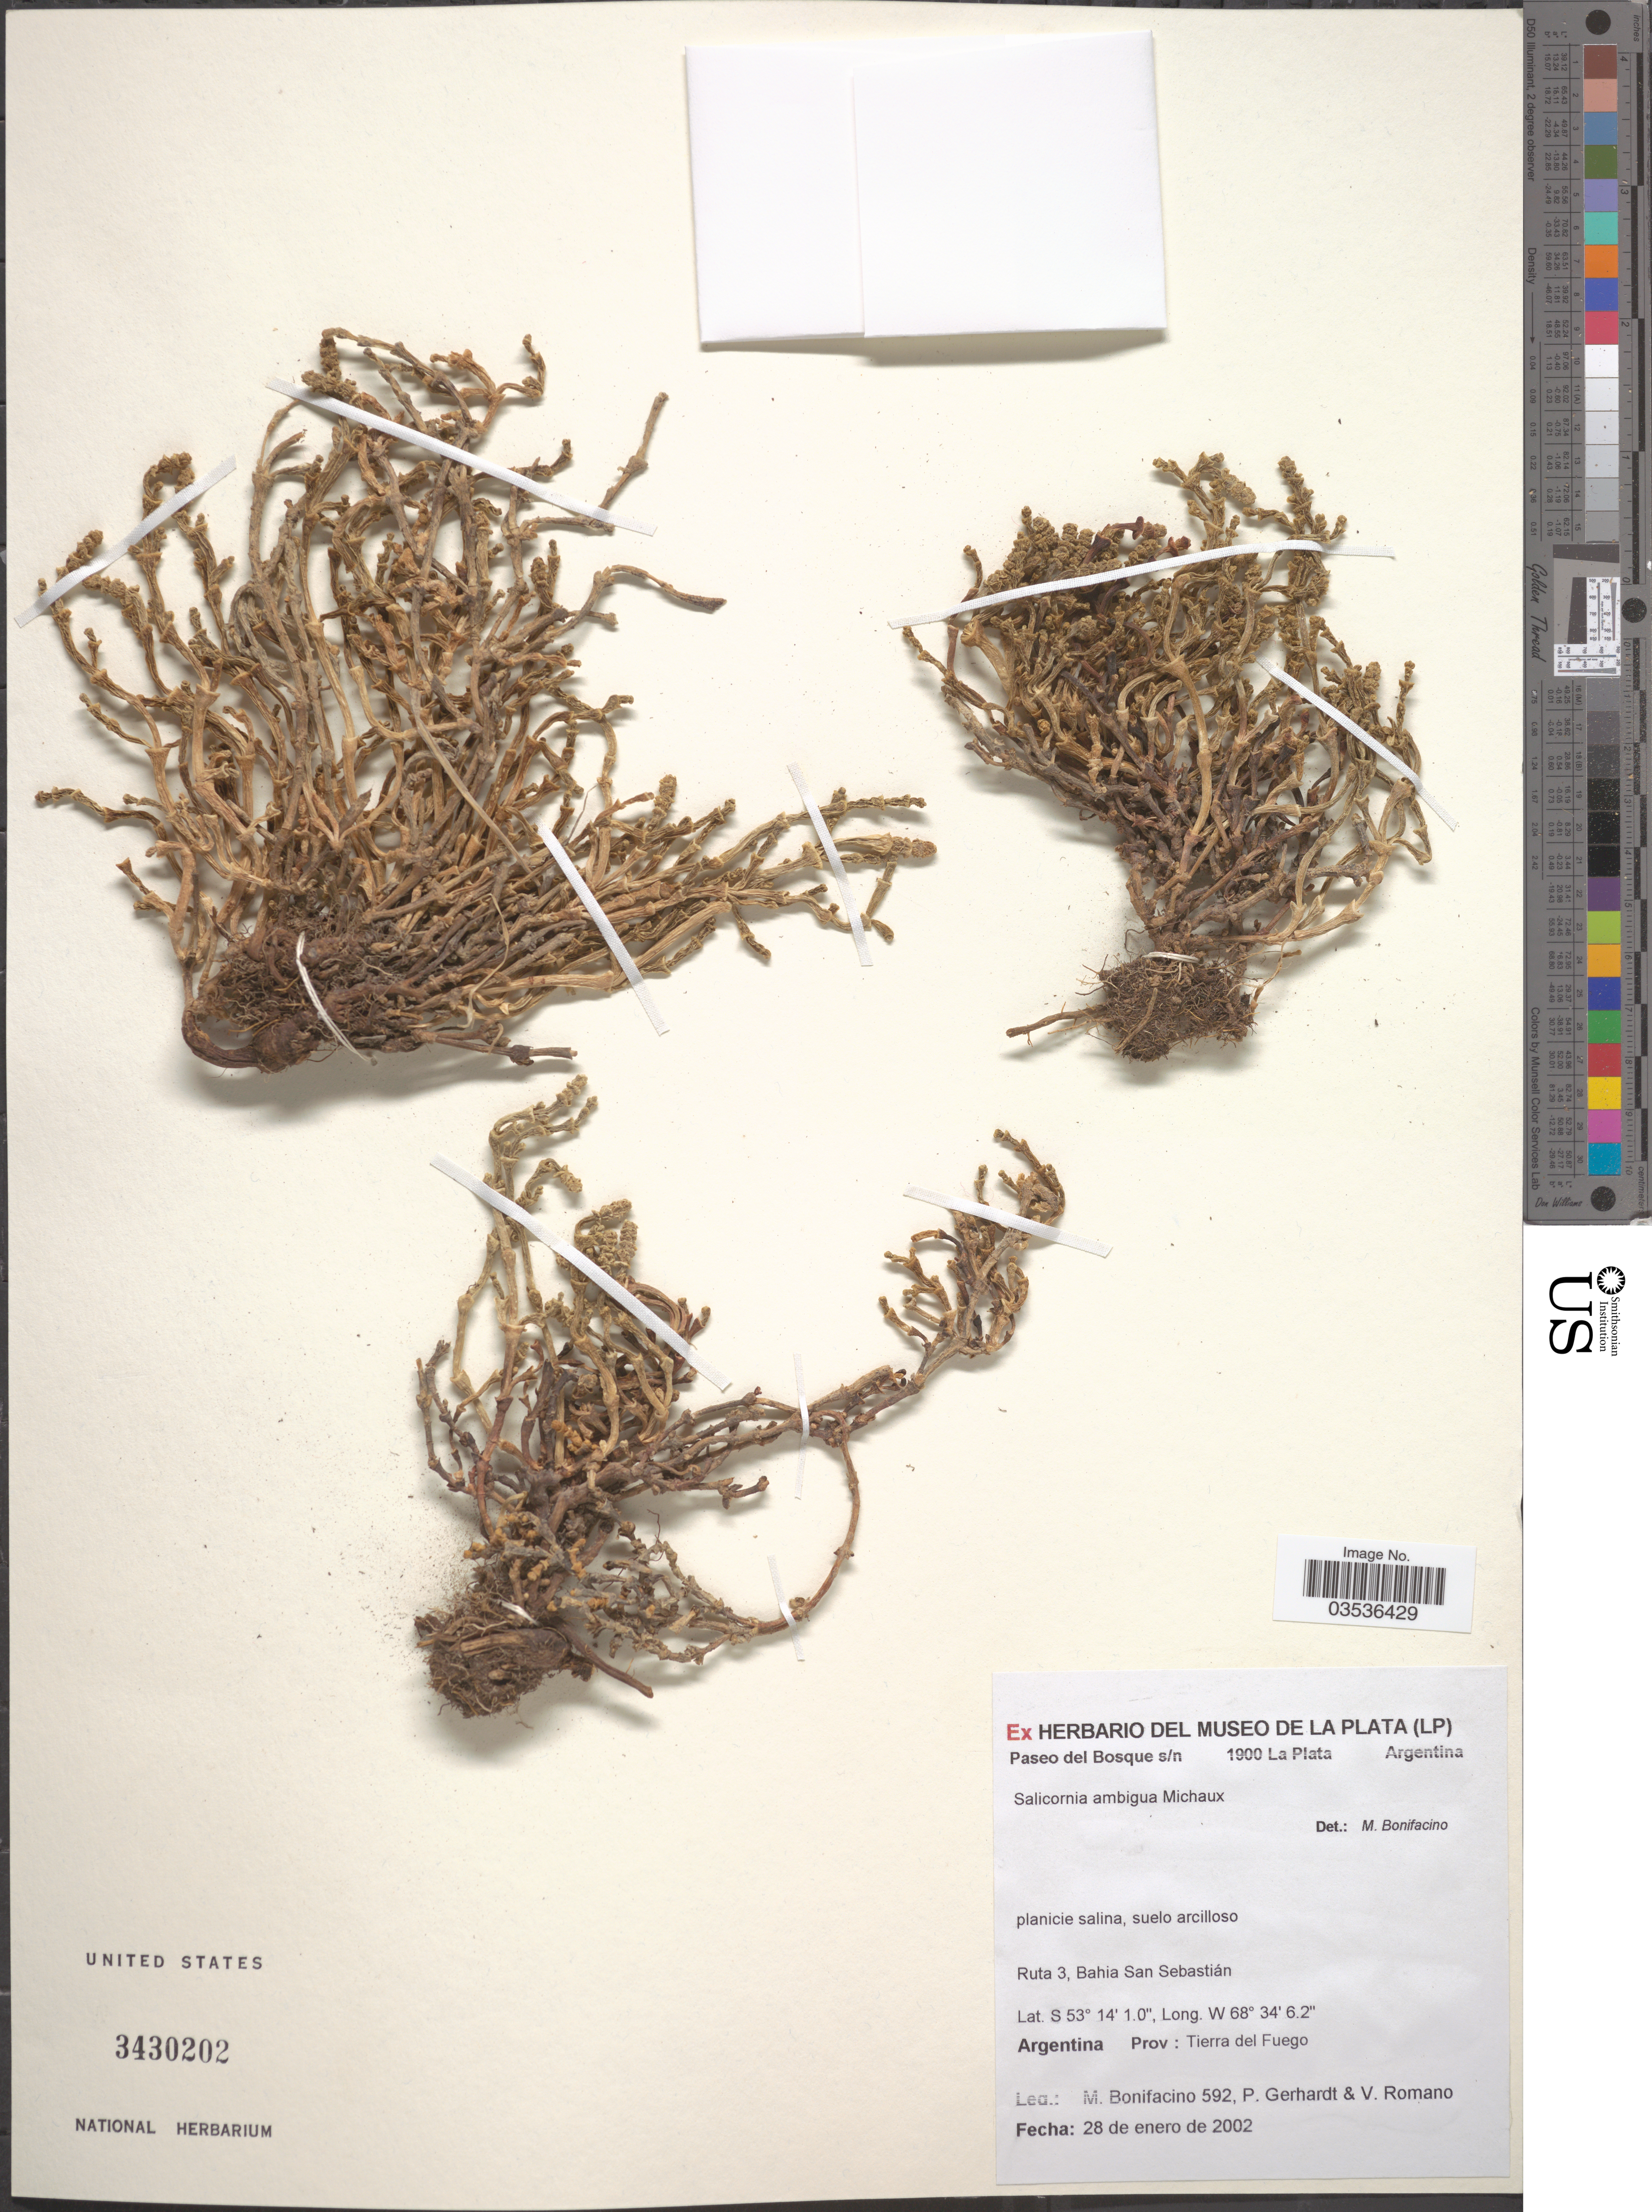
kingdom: Plantae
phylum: Tracheophyta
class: Magnoliopsida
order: Caryophyllales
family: Amaranthaceae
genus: Salicornia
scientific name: Salicornia ambigua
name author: Michx.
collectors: M. Bonifacino, P. Gerhardt & V. Romano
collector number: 0592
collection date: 2002-01-28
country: Argentina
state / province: Tierra del Fuego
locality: Ruta 3, Bahia San Sebastían.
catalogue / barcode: US 3430202